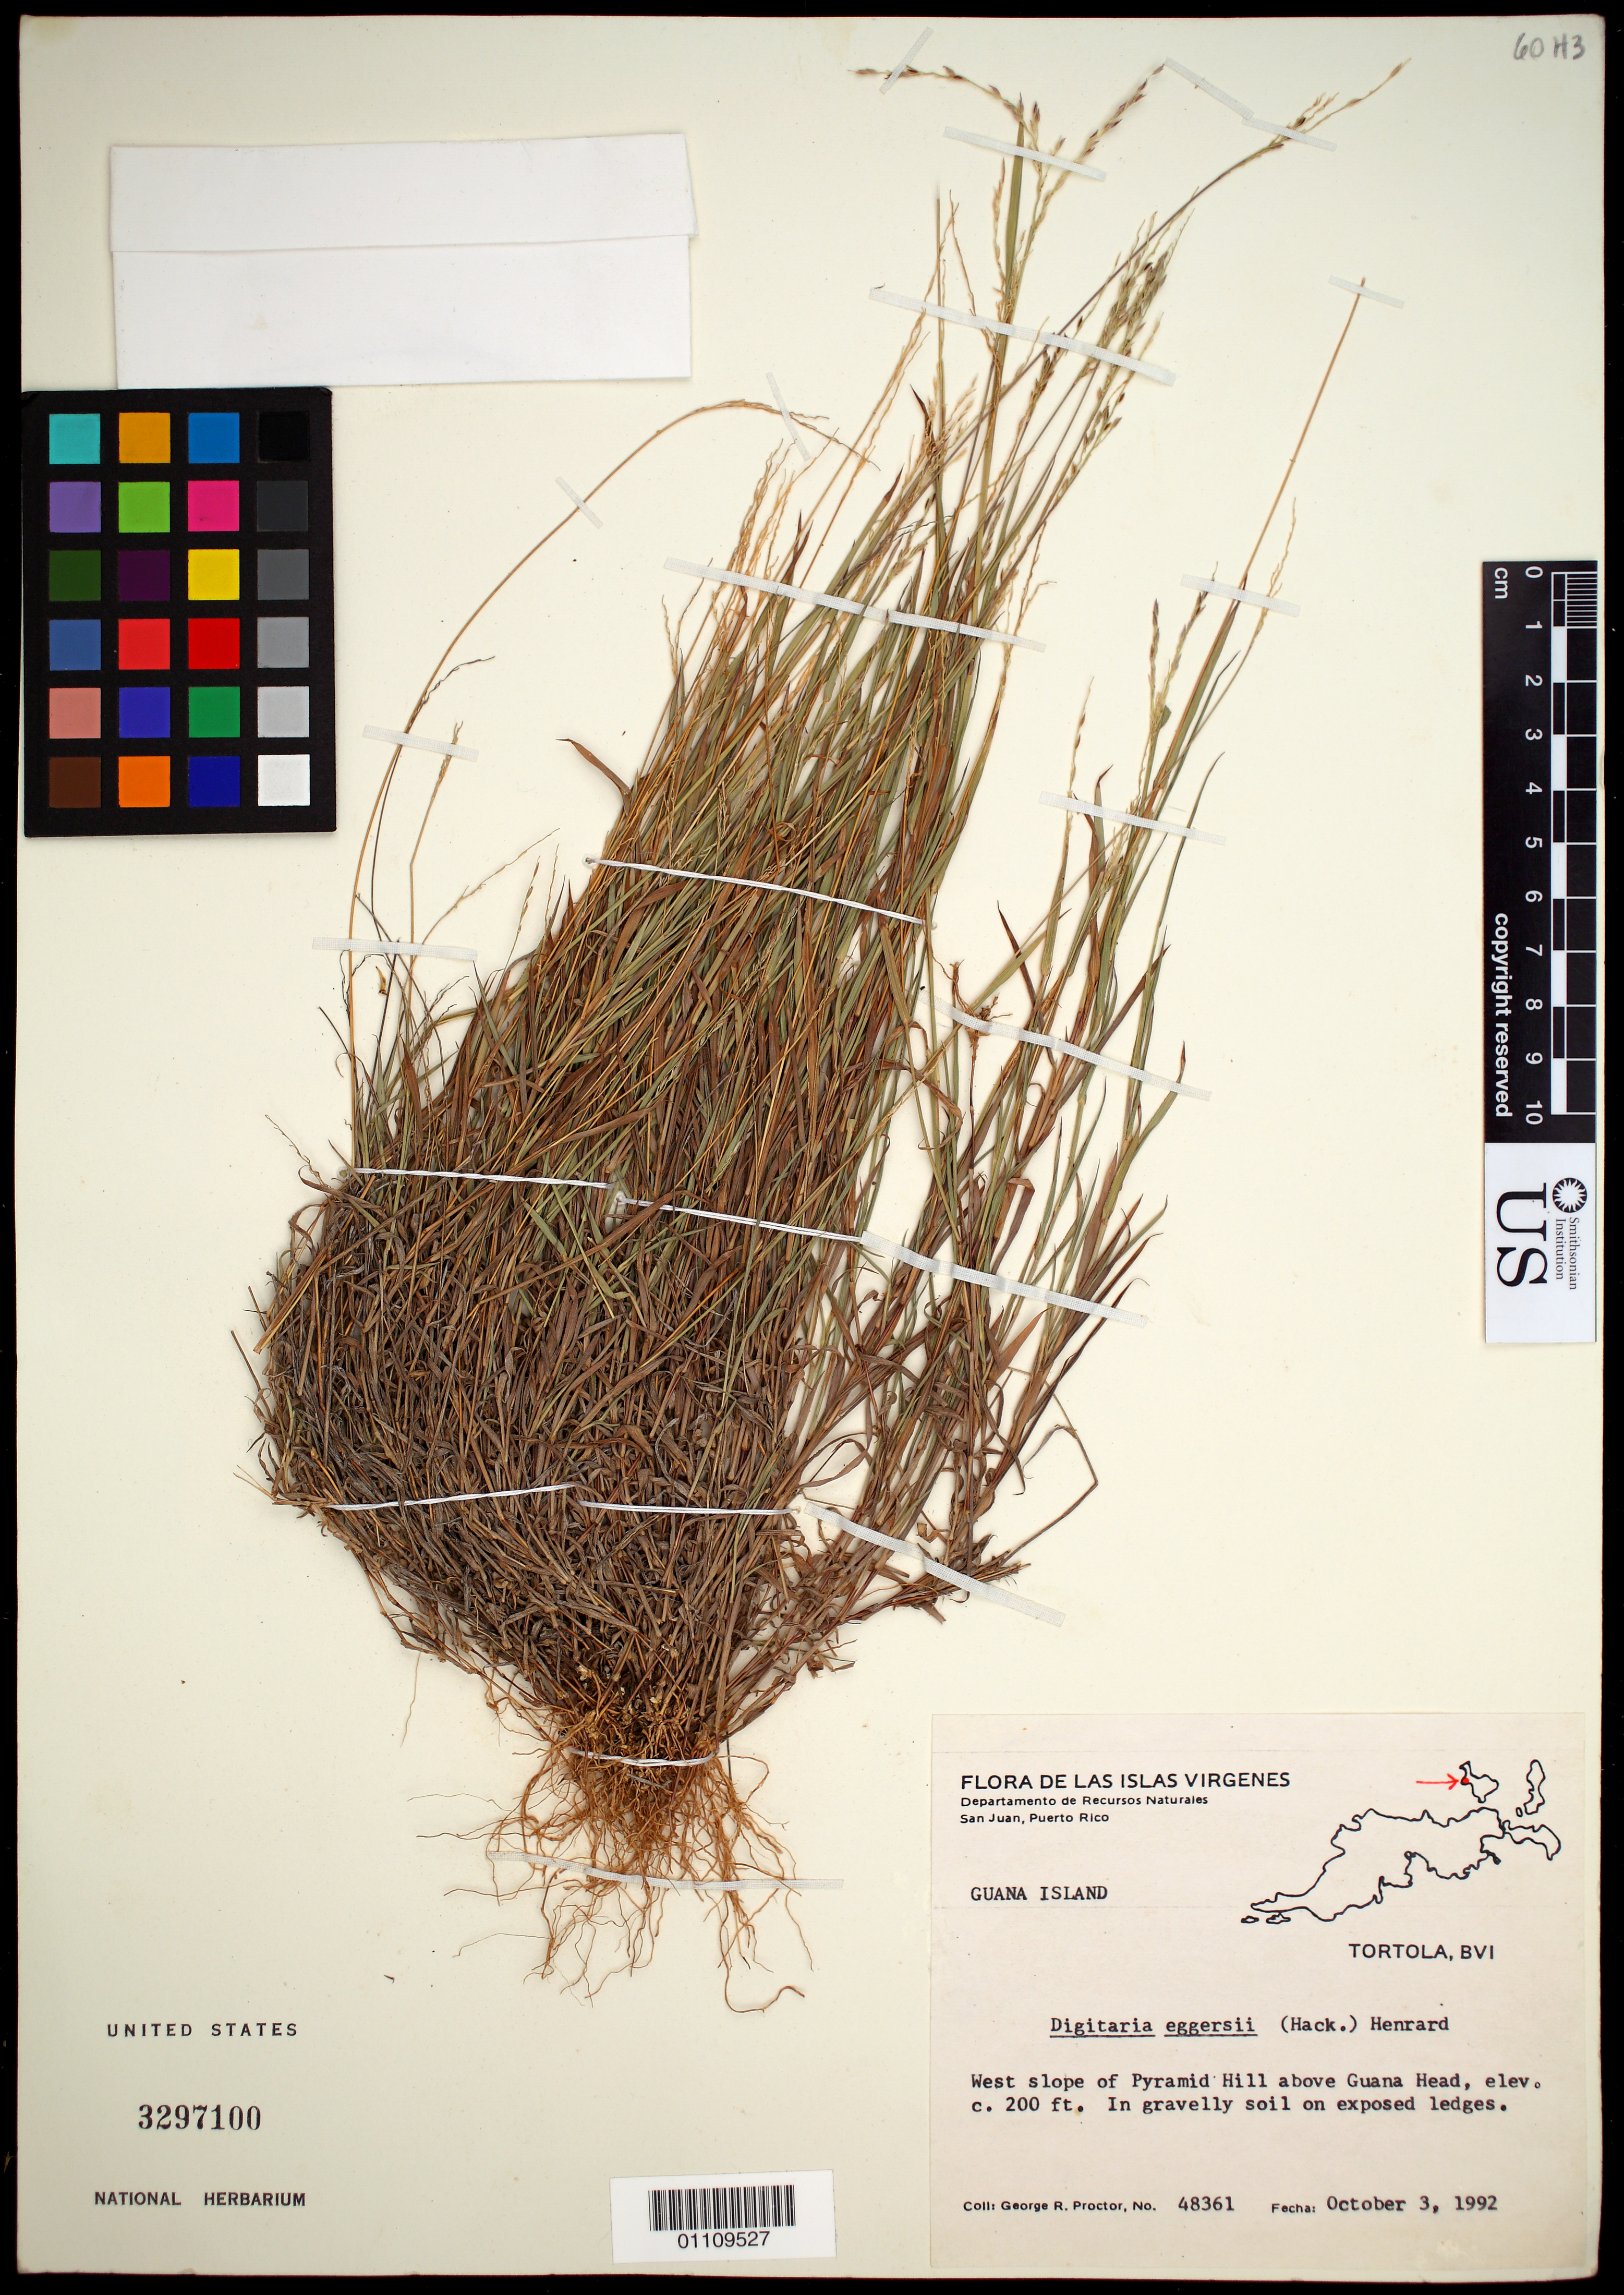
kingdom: Plantae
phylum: Tracheophyta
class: Liliopsida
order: Poales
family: Poaceae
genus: Digitaria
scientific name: Digitaria eggersii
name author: (Hack.) Henr.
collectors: G. R. Proctor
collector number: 48361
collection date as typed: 03 Oct 1992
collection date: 1992-10-03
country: British Virgin Islands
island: Guana I.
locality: Pyramid Hill, W slope; above Guana Head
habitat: In gravelly soil on exposed ledges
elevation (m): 61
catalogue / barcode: US 3297100